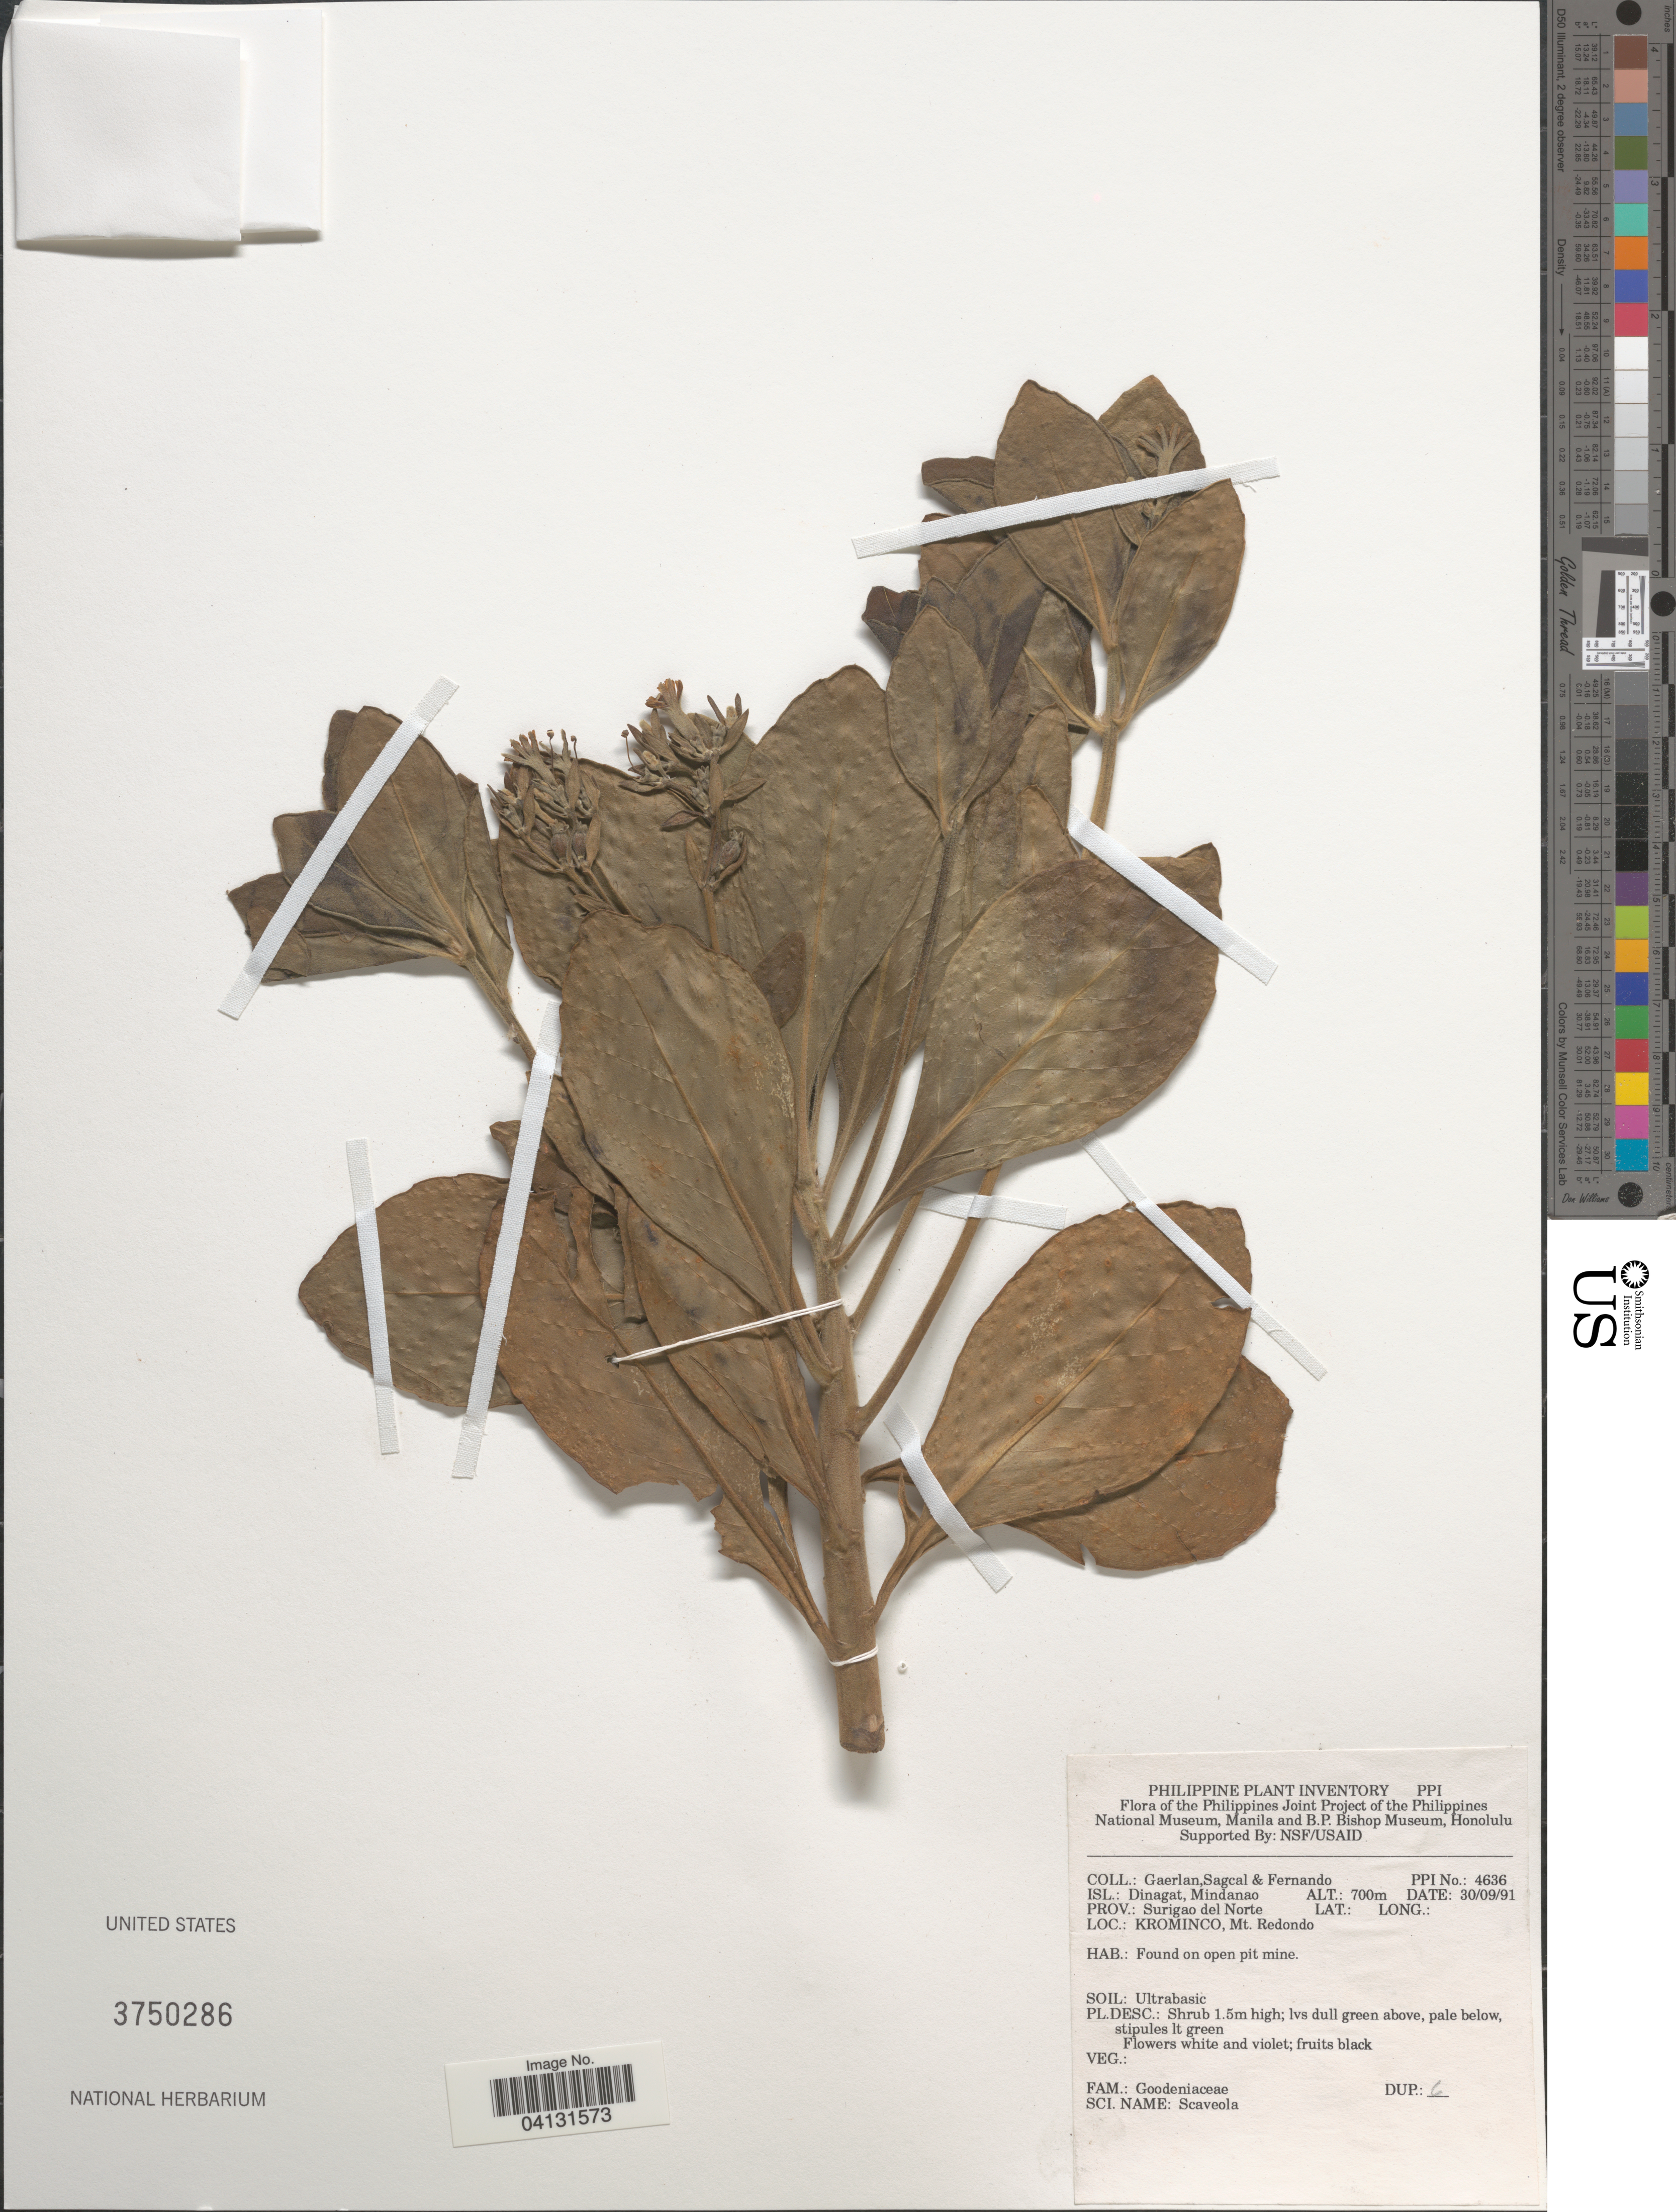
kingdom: Plantae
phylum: Tracheophyta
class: Magnoliopsida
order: Asterales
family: Goodeniaceae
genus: Scaevola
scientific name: Scaevola sp.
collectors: Gaerlan, E. Sagcal & -- Fernando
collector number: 4636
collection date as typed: Transcribed d/m/y: 30/9/91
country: Philippines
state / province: Caraga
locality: Isl.: Dinagat, Mindanao. Prov.: Surigao del Norte. Krominco, Mt. Redondo.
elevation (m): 700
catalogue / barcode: US 3750286